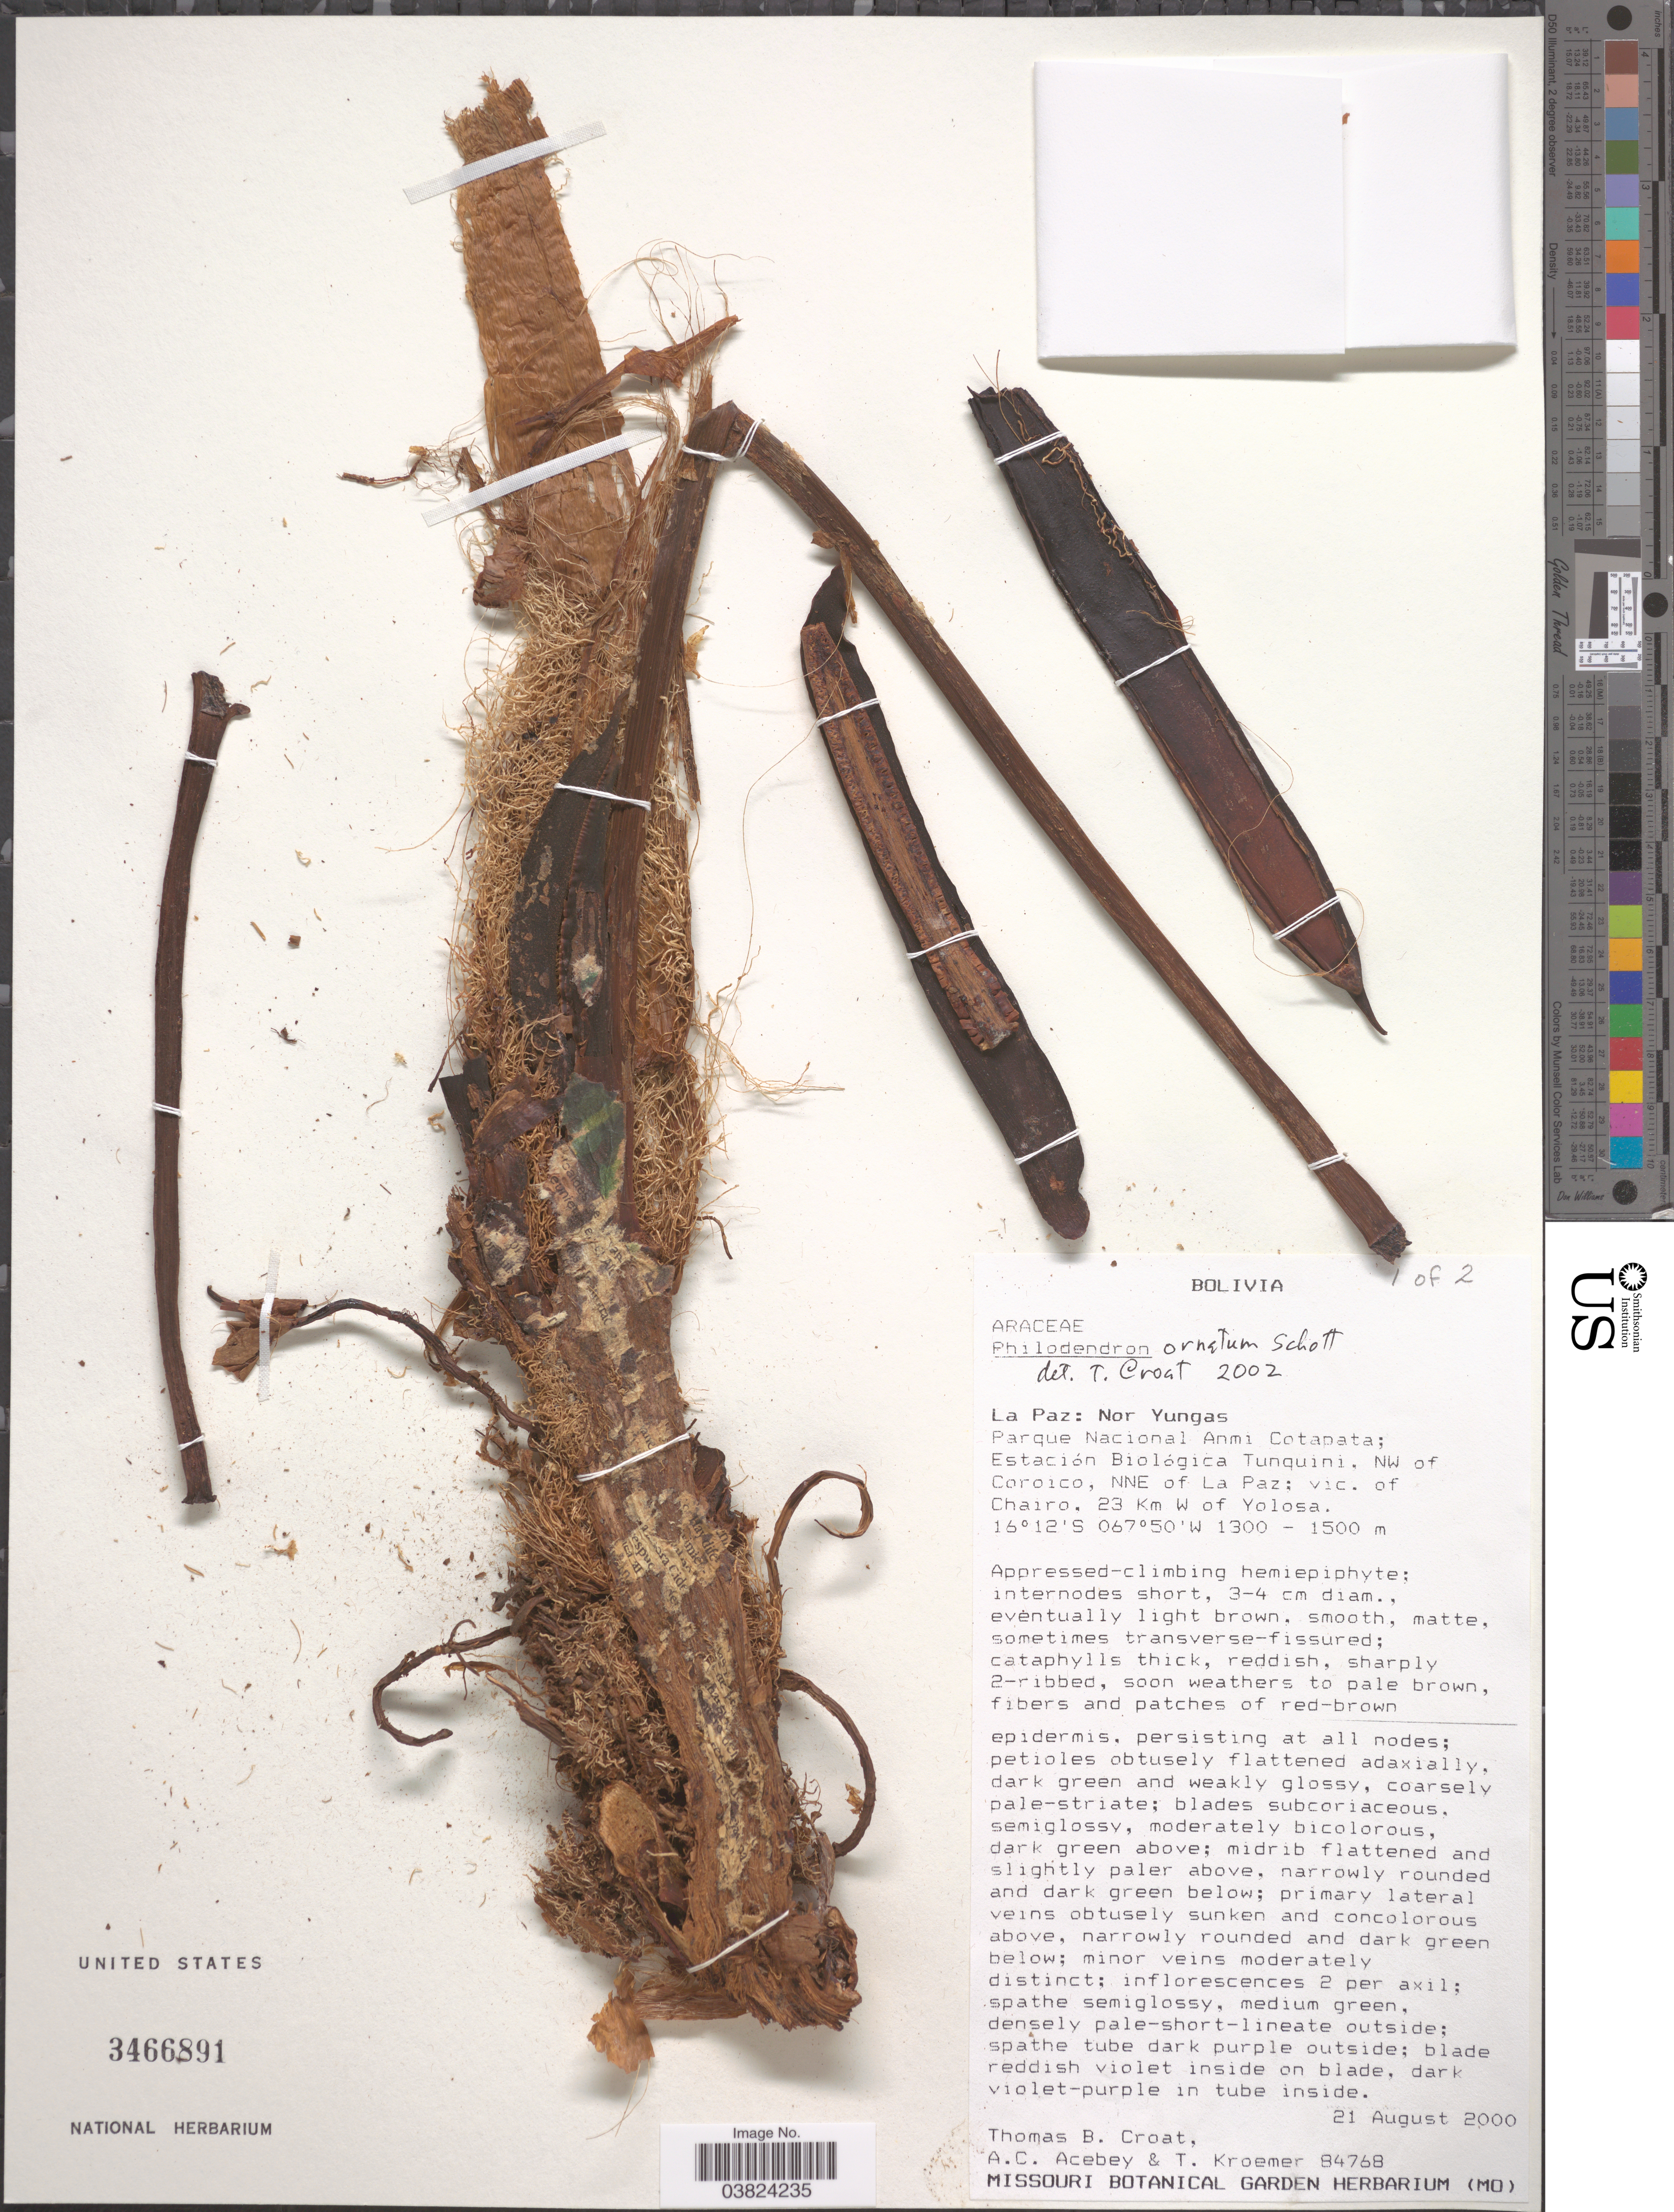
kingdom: Plantae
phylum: Tracheophyta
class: Liliopsida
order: Alismatales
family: Araceae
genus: Philodendron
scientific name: Philodendron ornatum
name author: Schott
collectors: T. B. Croat, A. Acebey & T. Kroemer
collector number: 84768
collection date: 2000-08-21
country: Bolivia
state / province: La Paz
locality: Nor Yungas. Parque Nacional Anmi Cotopata; Estación Biológica Tunquini. NW of Coroico, NNE of La Paz; vic. of Chairo, 23 Km W of Yolosa.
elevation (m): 1300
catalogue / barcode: US 3466891